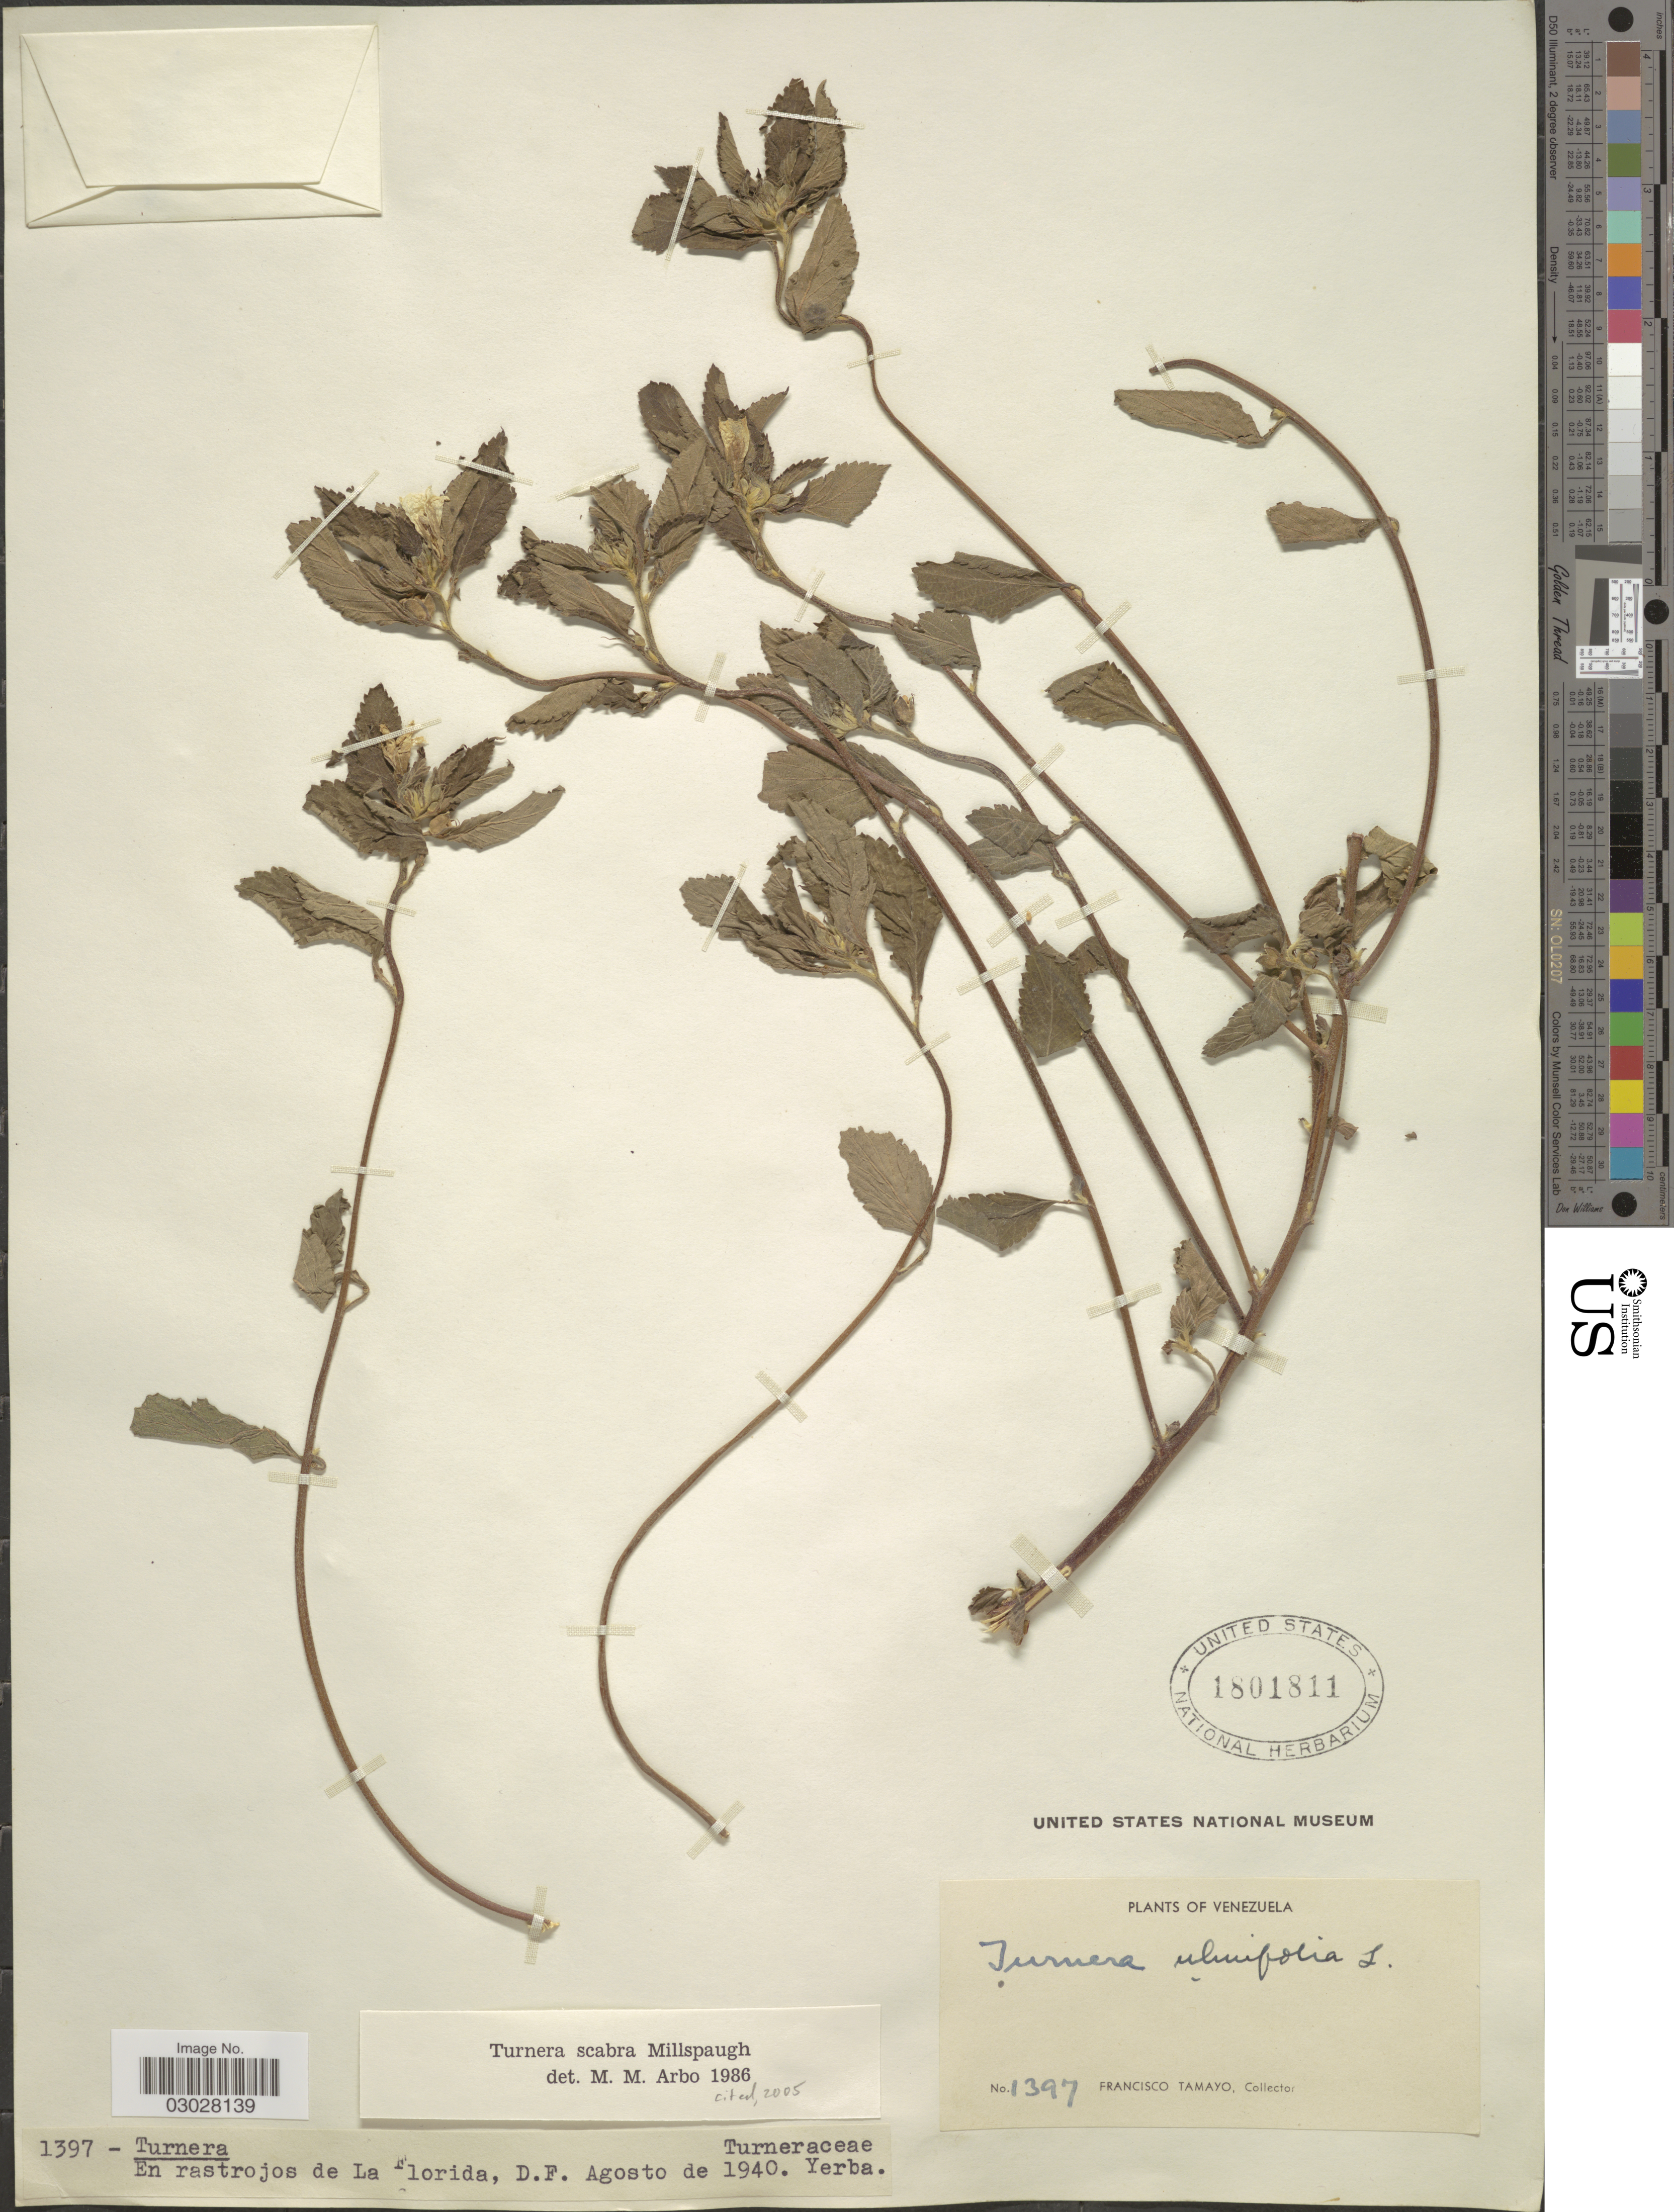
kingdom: Plantae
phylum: Tracheophyta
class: Magnoliopsida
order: Malpighiales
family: Turneraceae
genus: Turnera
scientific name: Turnera scabra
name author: Millsp.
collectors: F. Tamayo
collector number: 1397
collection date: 1940-08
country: Venezuela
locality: En rastrojos de La Florida, D.F.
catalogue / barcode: US 1801811